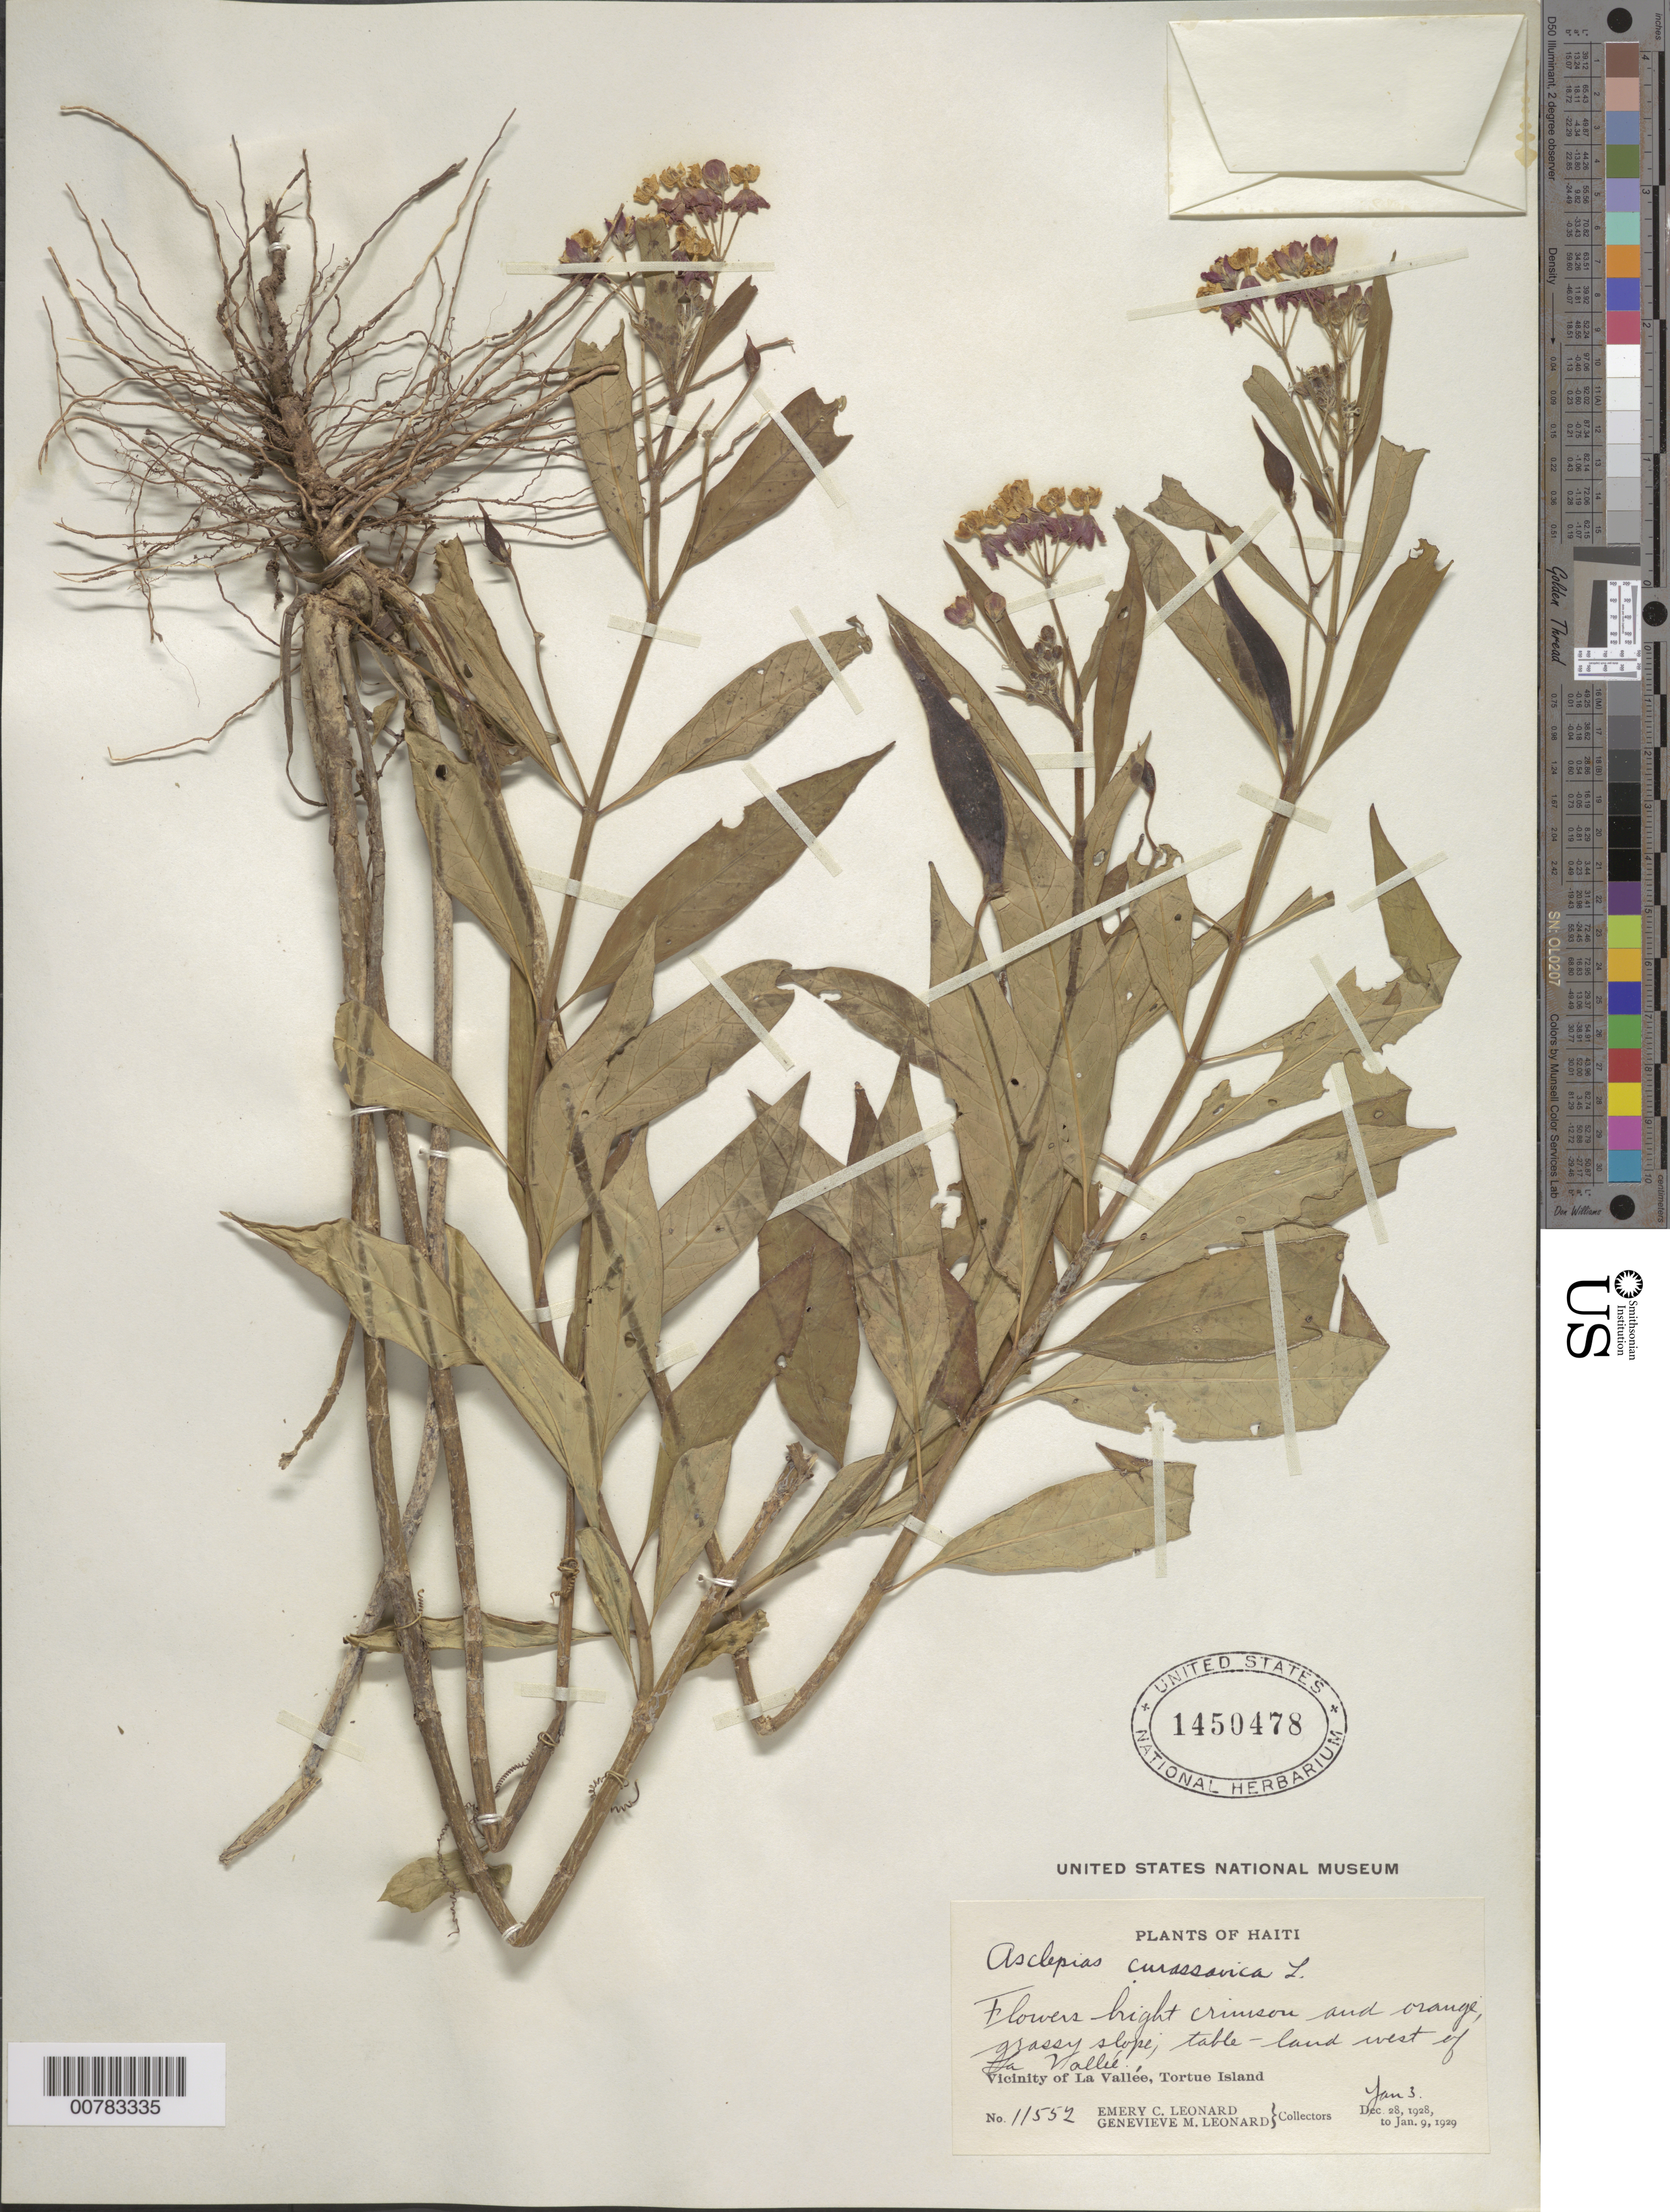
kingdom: Plantae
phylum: Tracheophyta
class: Magnoliopsida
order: Gentianales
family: Apocynaceae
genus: Asclepias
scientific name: Asclepias curassavica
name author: L.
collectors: E. C. Leonard & G. M. Leonard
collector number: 11552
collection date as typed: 03 Jan 1929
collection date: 1929-01-03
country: Haiti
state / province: Nord-Óuest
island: Île de la Tortue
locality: Tortue Island, vicinity of La Vallée, table land of La Vallée.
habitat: Grassy slope.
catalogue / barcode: US 1450478